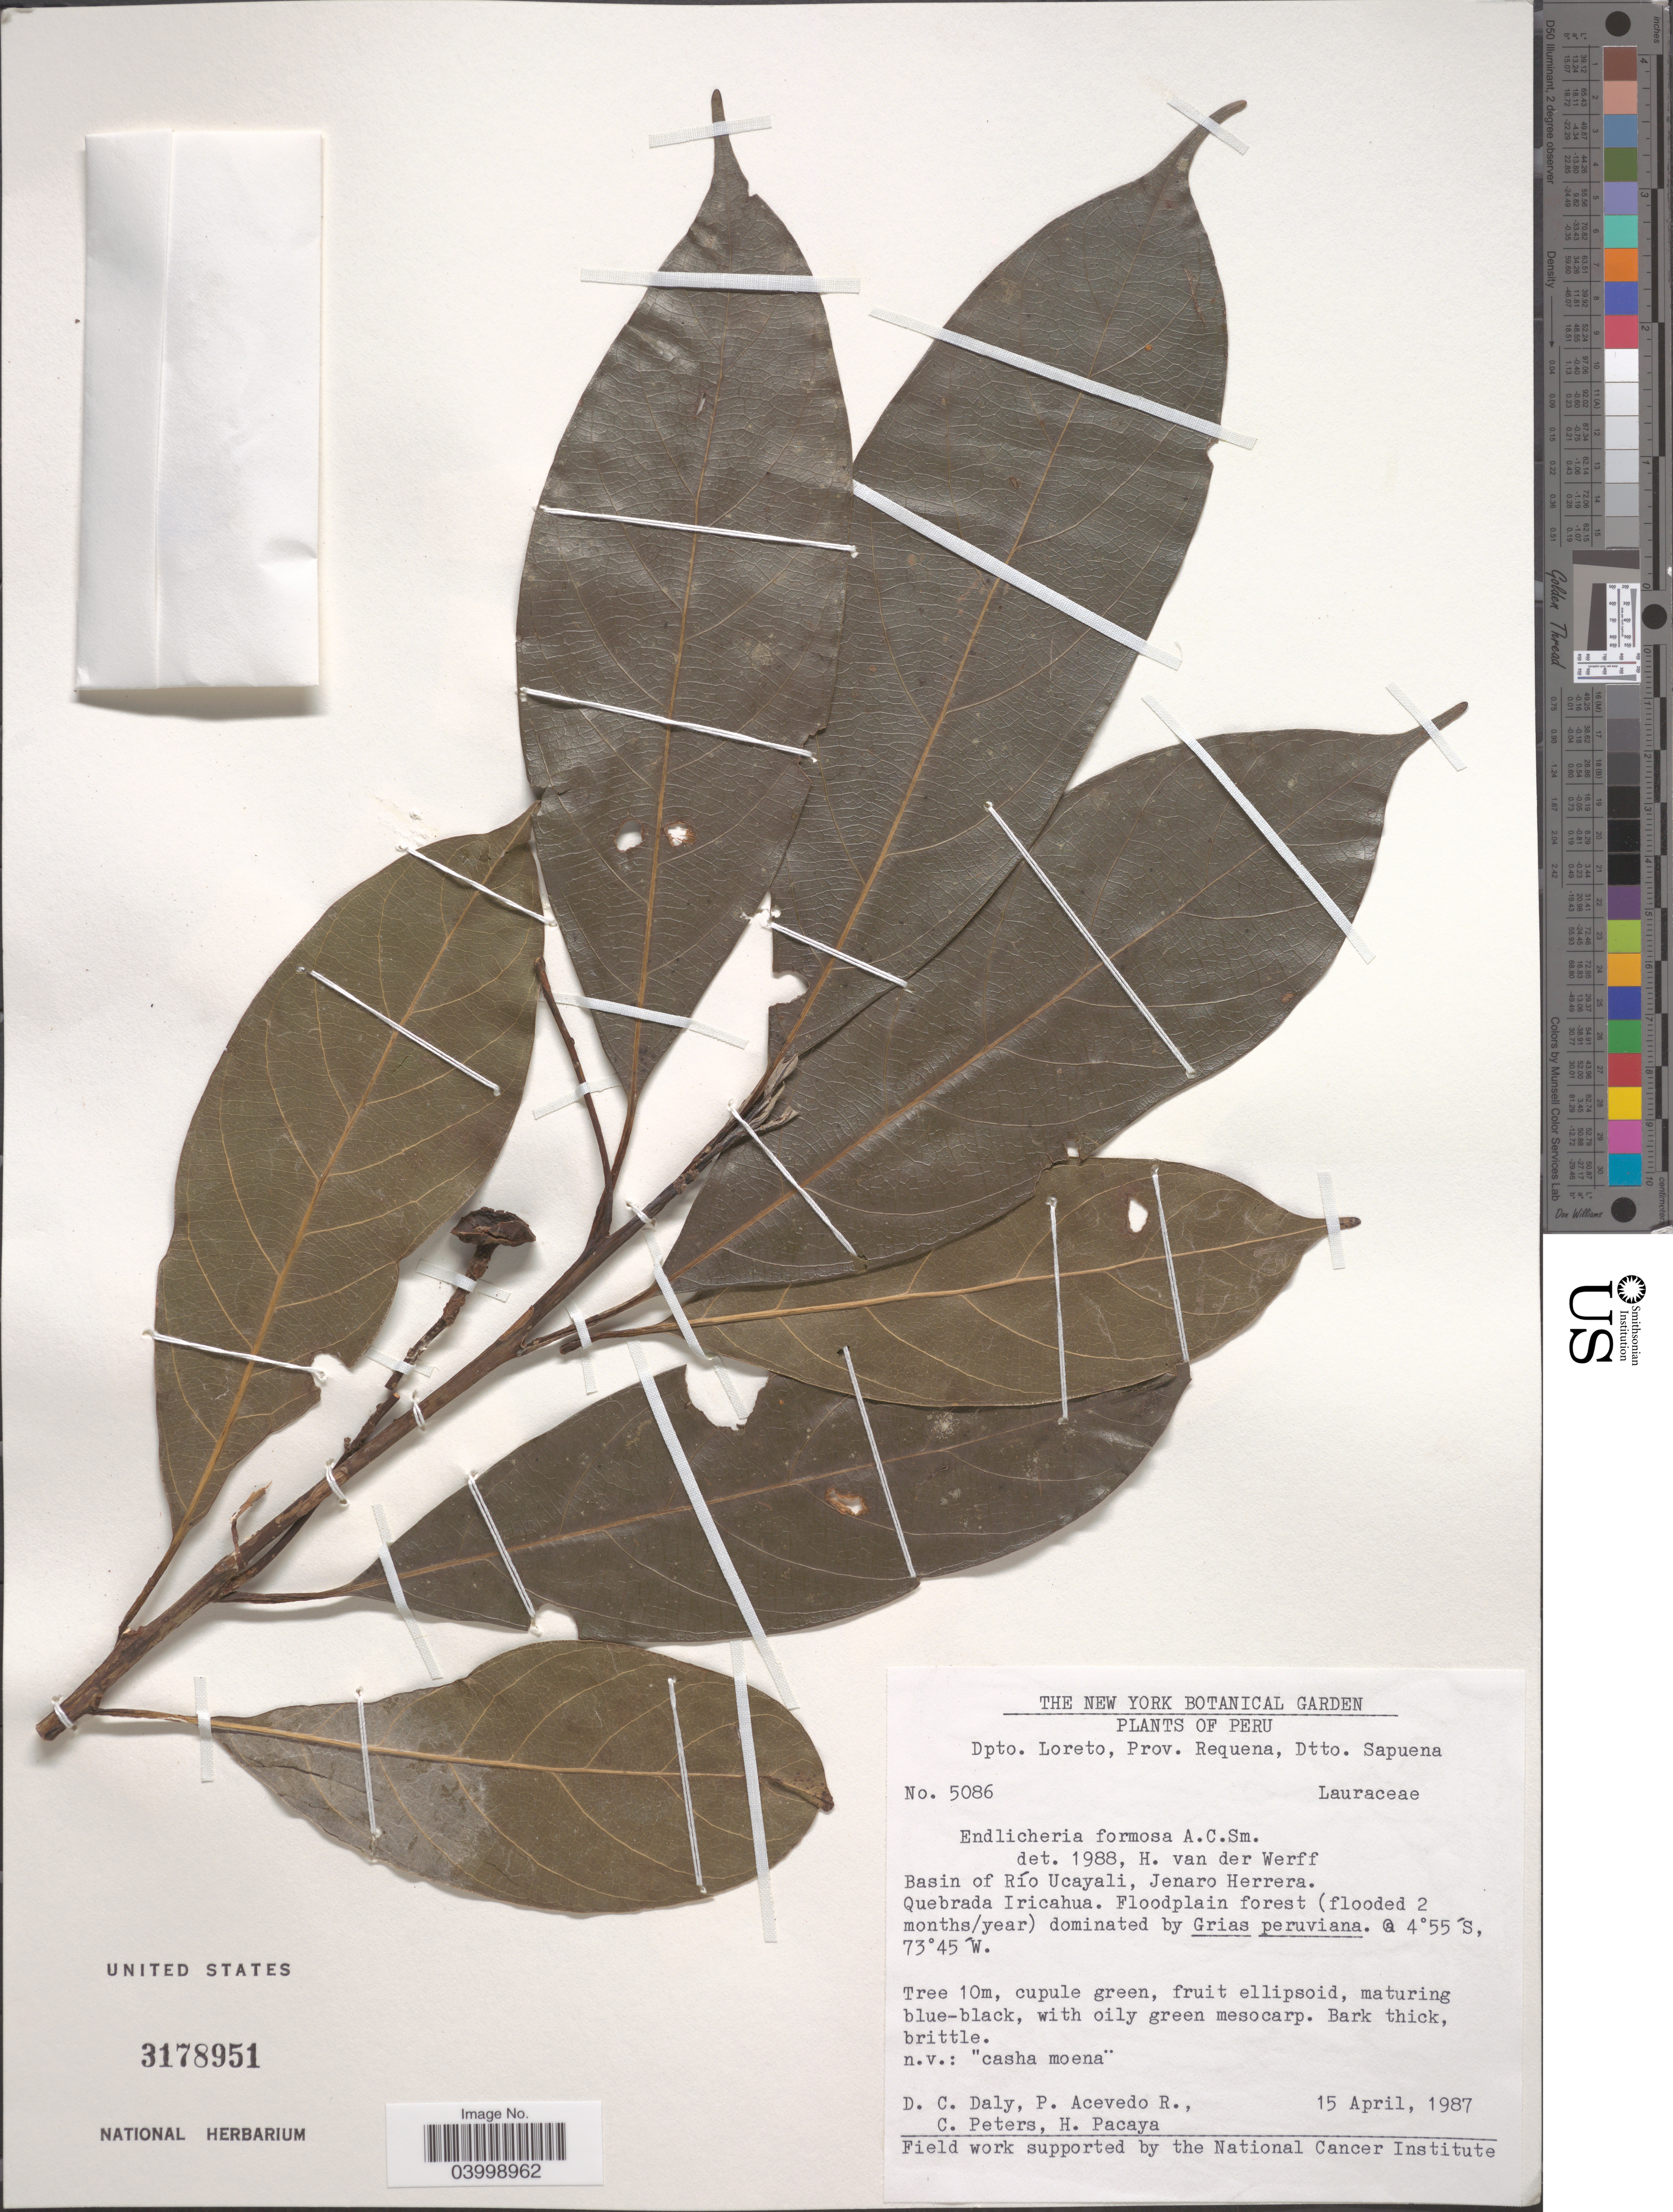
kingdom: Plantae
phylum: Tracheophyta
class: Magnoliopsida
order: Laurales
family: Lauraceae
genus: Endlicheria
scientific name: Endlicheria formosa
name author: A.C. Sm.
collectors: D. C. Daly, P. Acevedo R., C. Peters & H. Pacaya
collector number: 5086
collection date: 1987-04-15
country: Peru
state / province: Loreto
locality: Dpto. Loreto, Prov. Requena, Dtto. Sapuena. Basin of Río Ucayali, Jenaro Herrera. Quebrada Iricahua.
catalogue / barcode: US 3178951